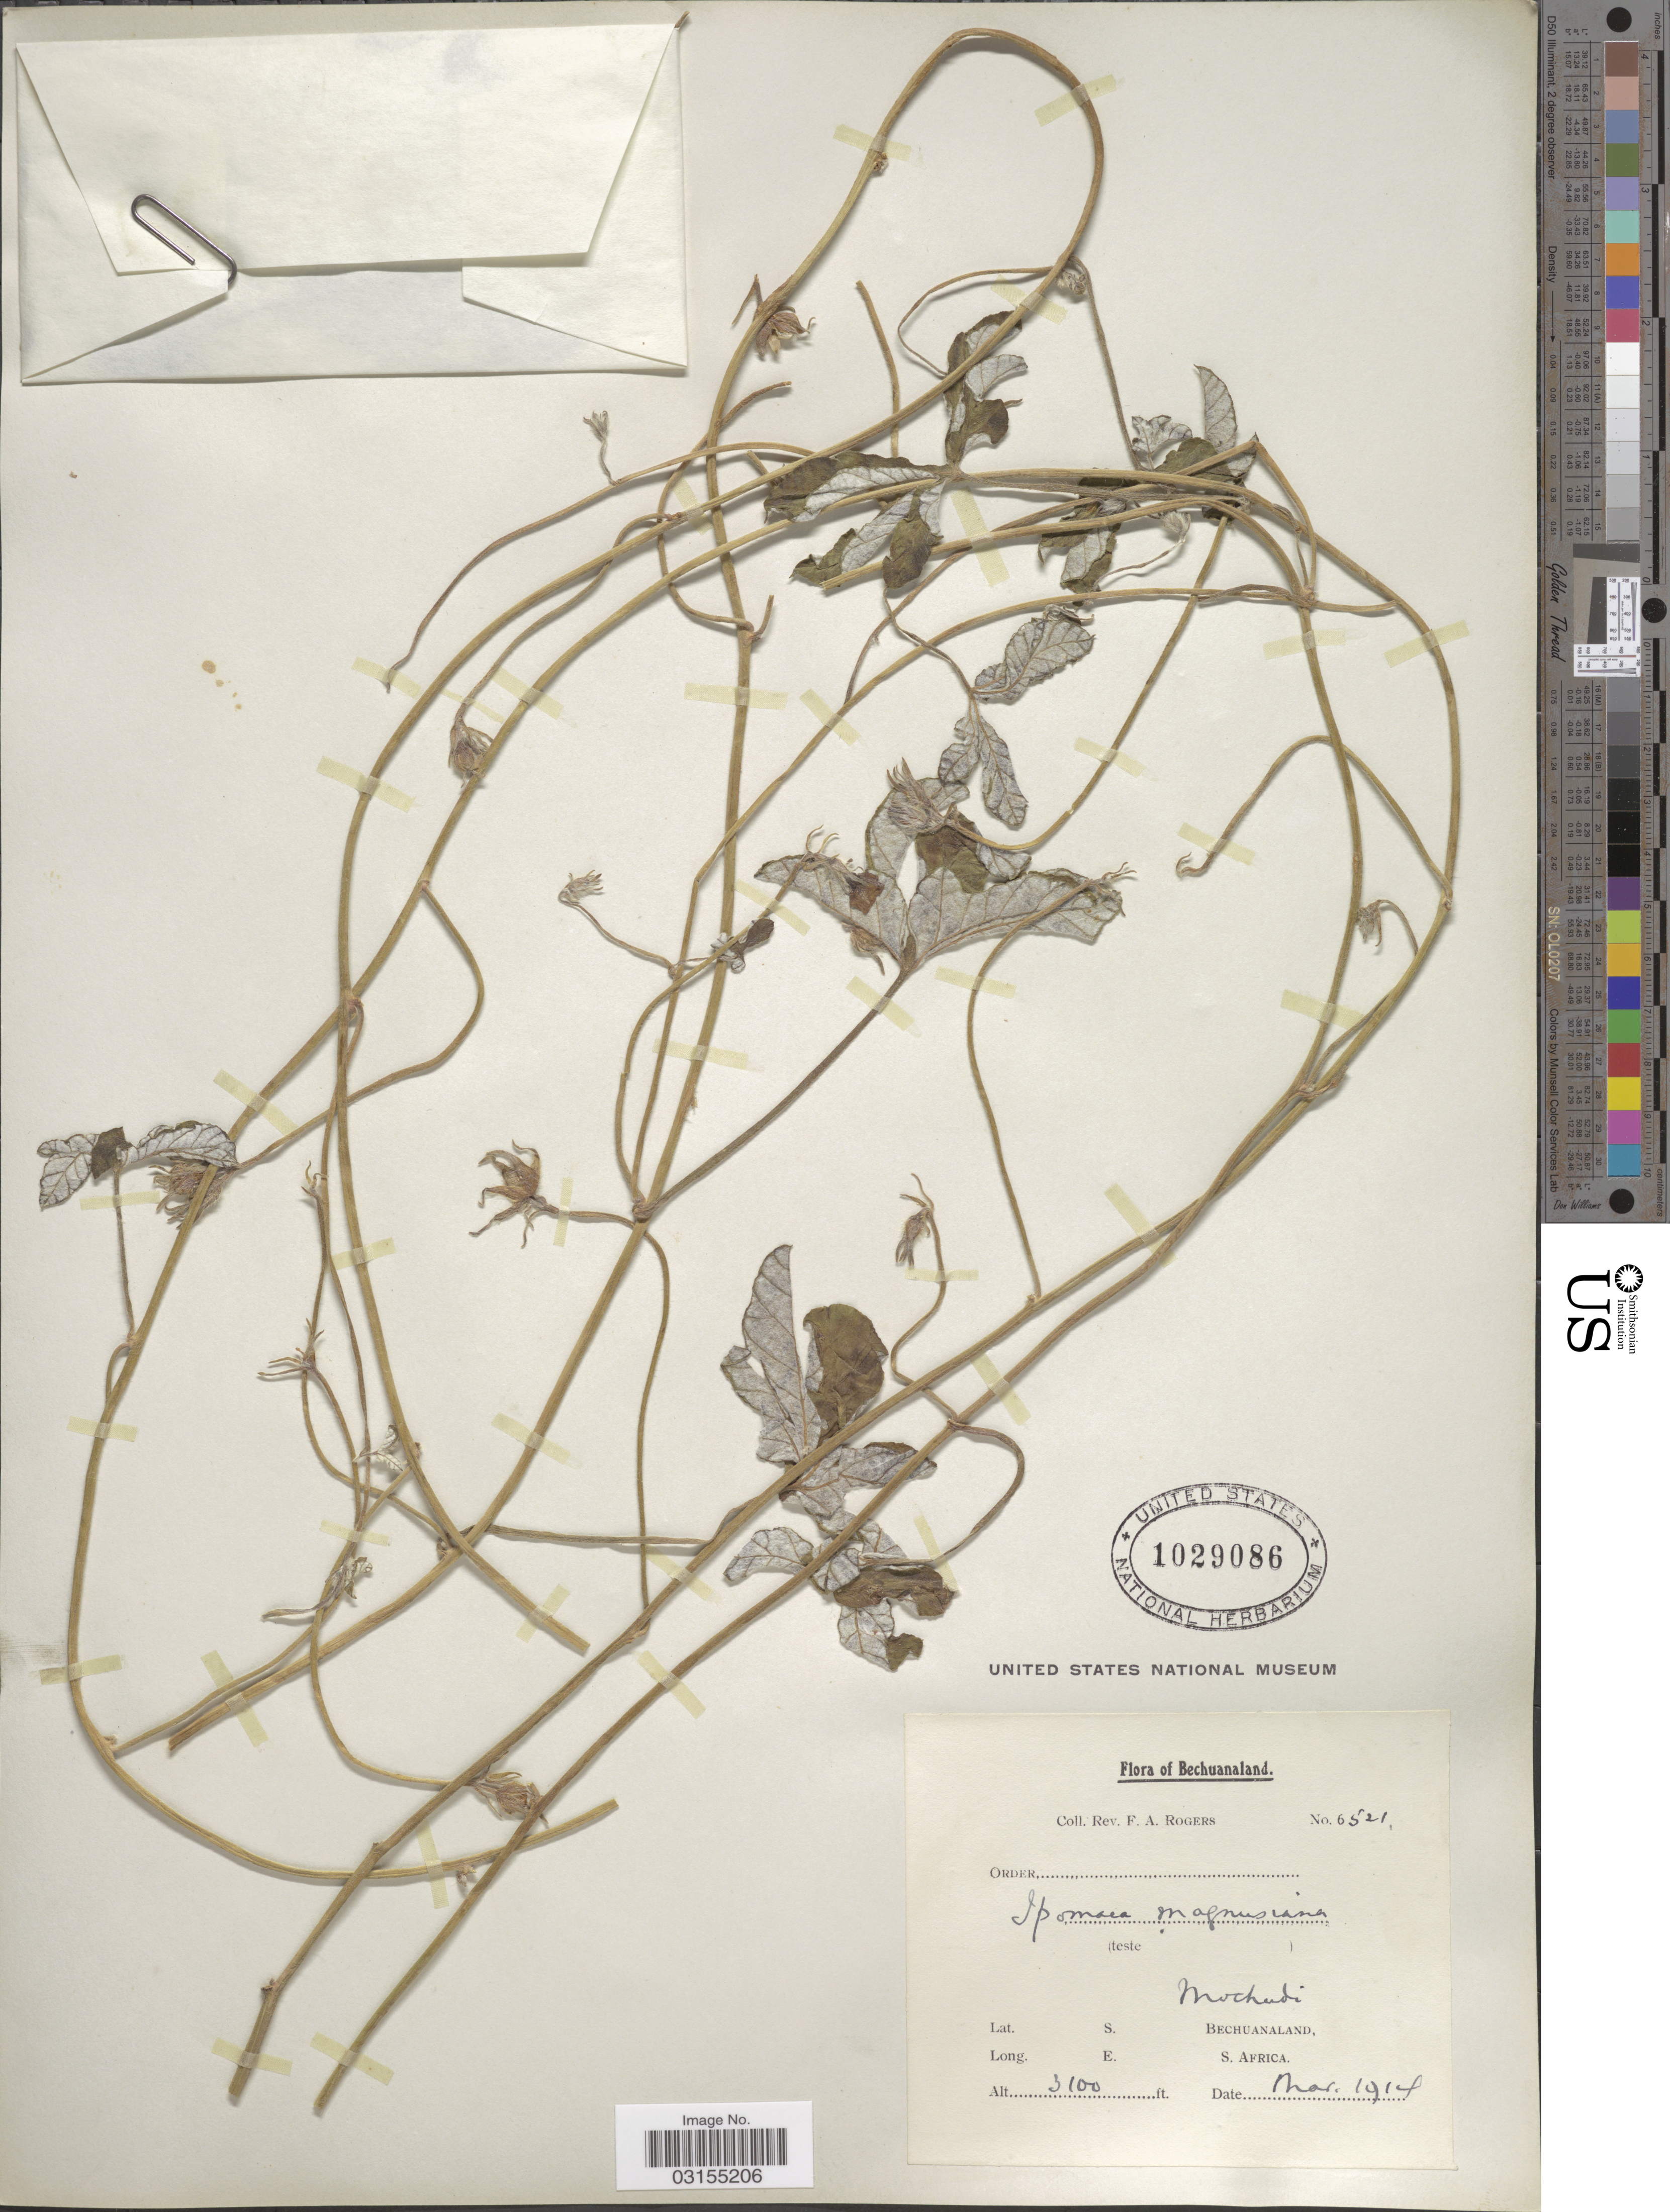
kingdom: Plantae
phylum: Tracheophyta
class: Magnoliopsida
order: Solanales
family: Convolvulaceae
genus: Ipomoea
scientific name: Ipomoea magnusiana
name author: Schinz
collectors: F. A. Rogers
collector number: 6521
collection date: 1914-03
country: Botswana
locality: Mochudi, Bechuanaland, S. Africa.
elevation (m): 945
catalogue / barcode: US 1029086